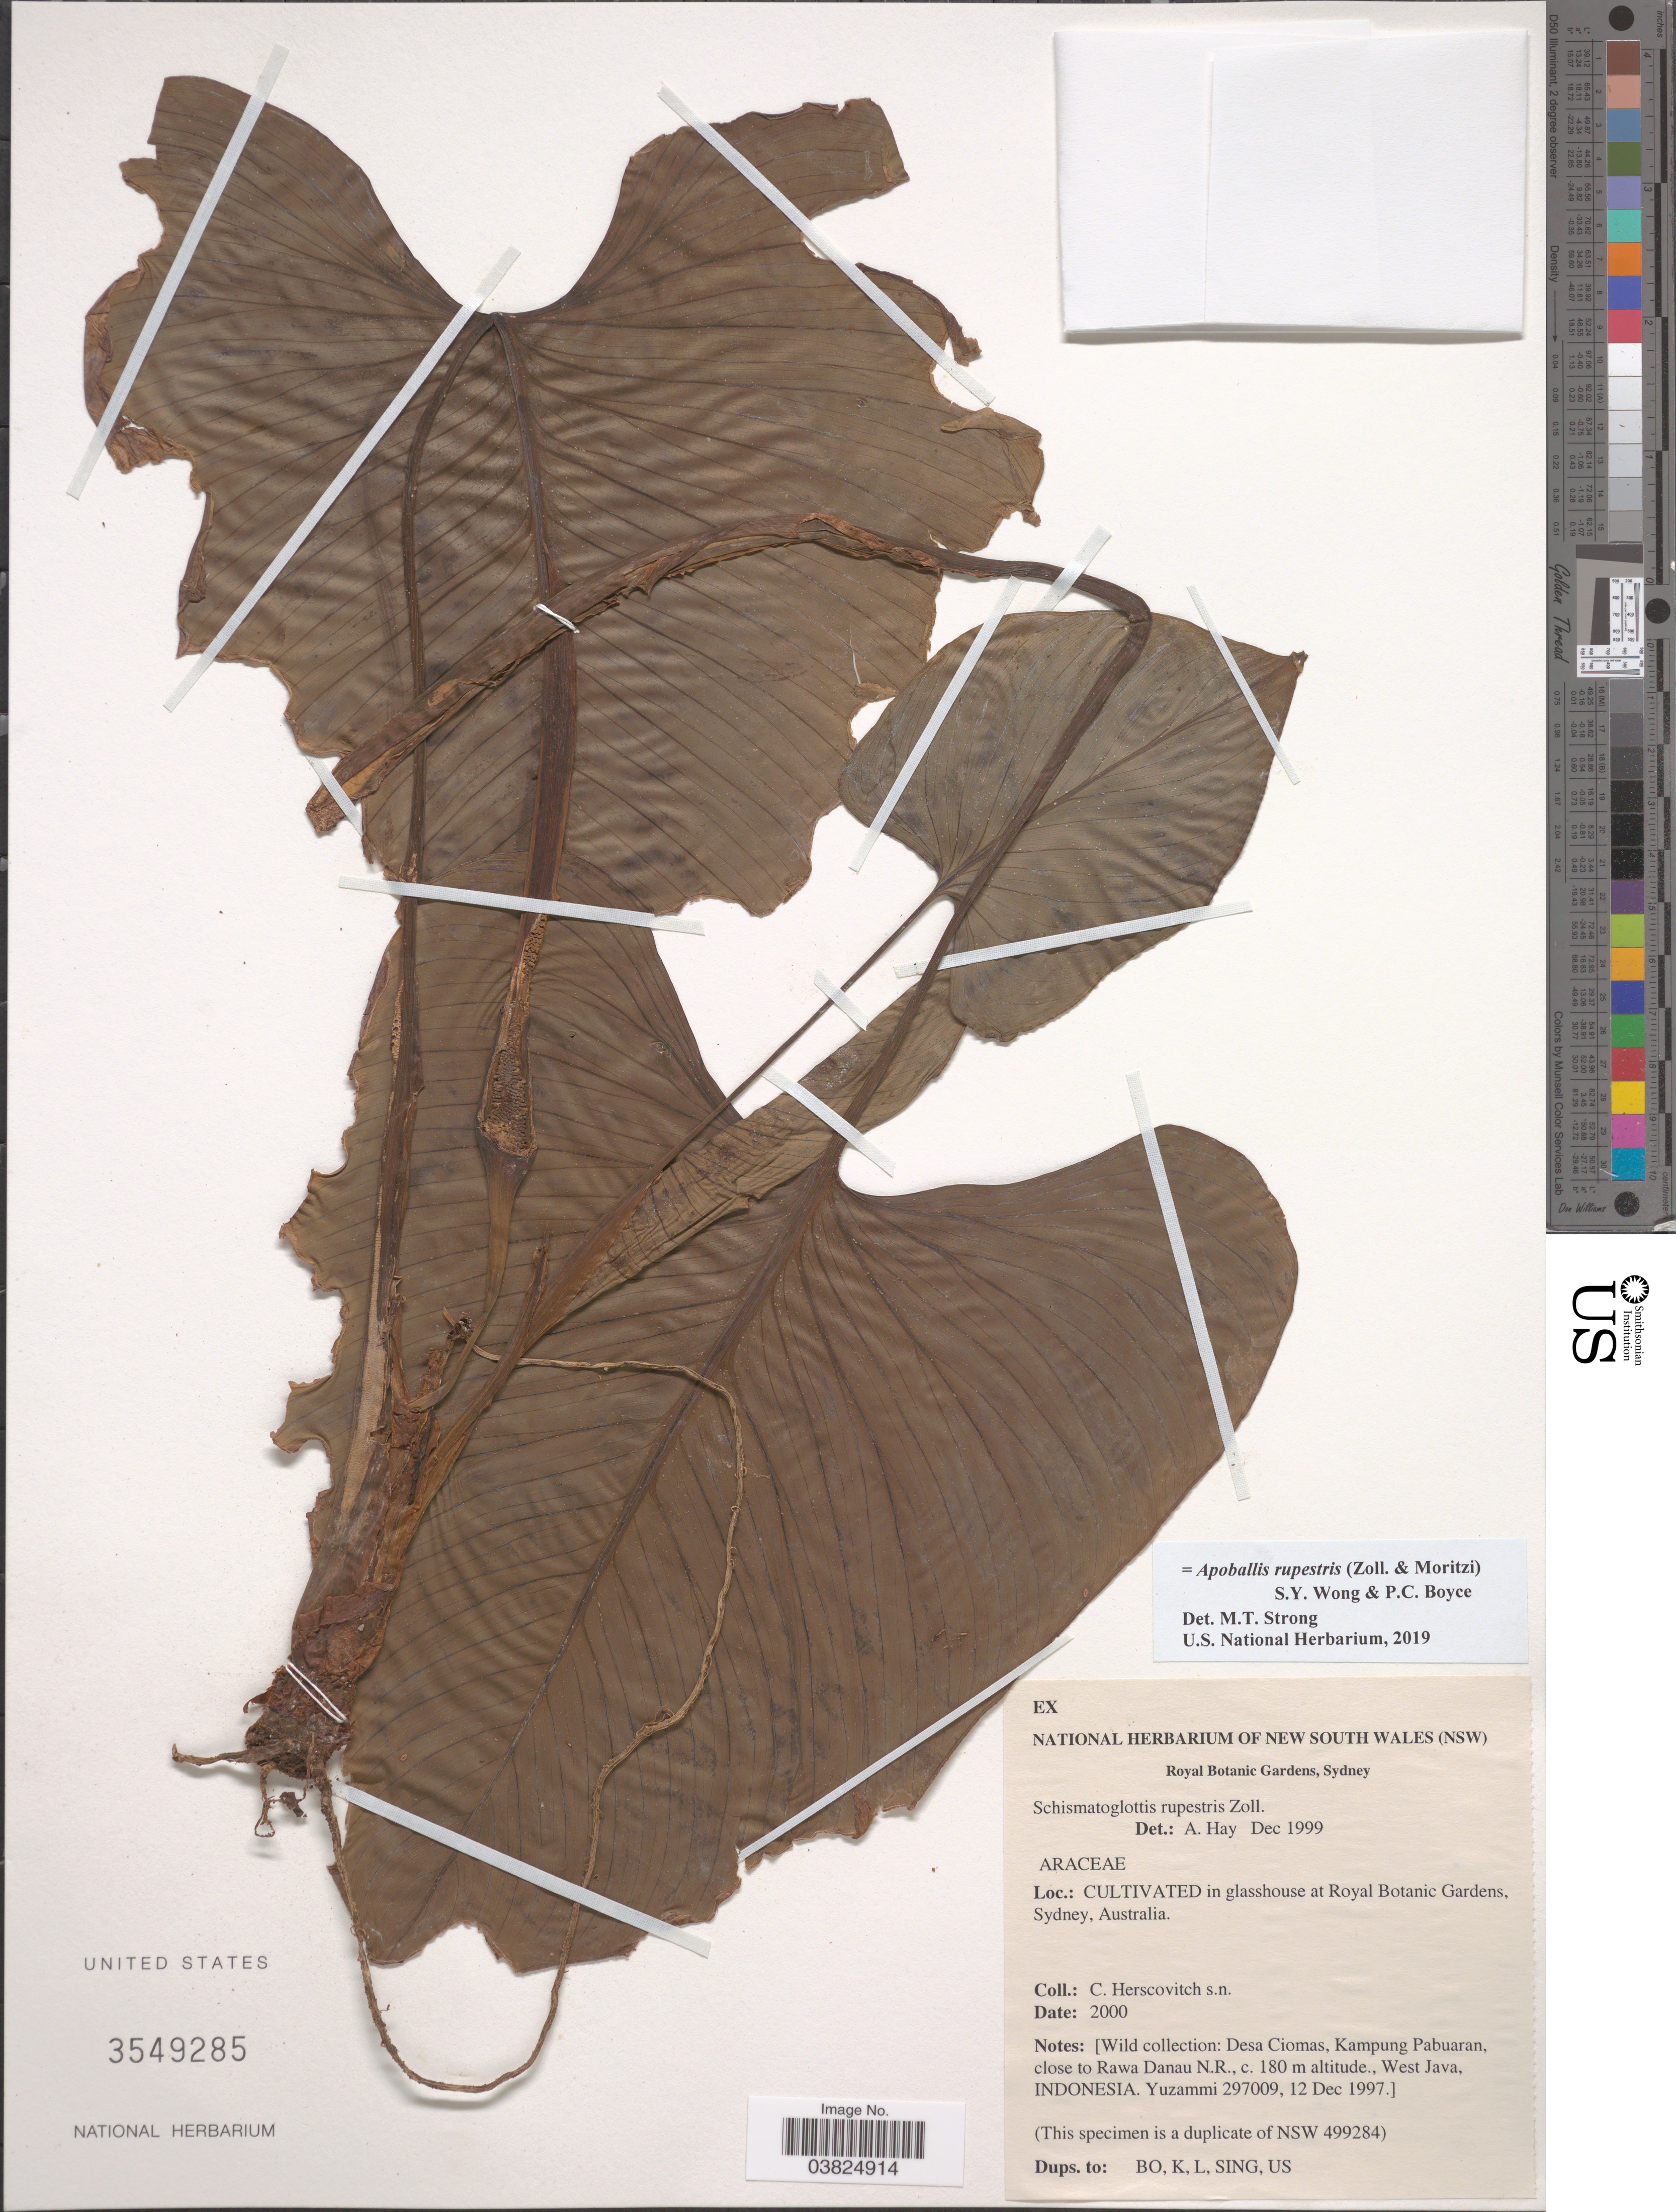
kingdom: Plantae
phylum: Tracheophyta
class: Liliopsida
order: Alismatales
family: Araceae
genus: Apoballis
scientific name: Apoballis rupestris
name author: (Zoll. & Moritzi ex Zoll.) S.Y. Wong & P.C. Boyce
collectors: C. Herscovitch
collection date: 2000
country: Australia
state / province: New South Wales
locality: In glasshouse at Royal Botanic Gardens, Sydney.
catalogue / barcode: US 3549285